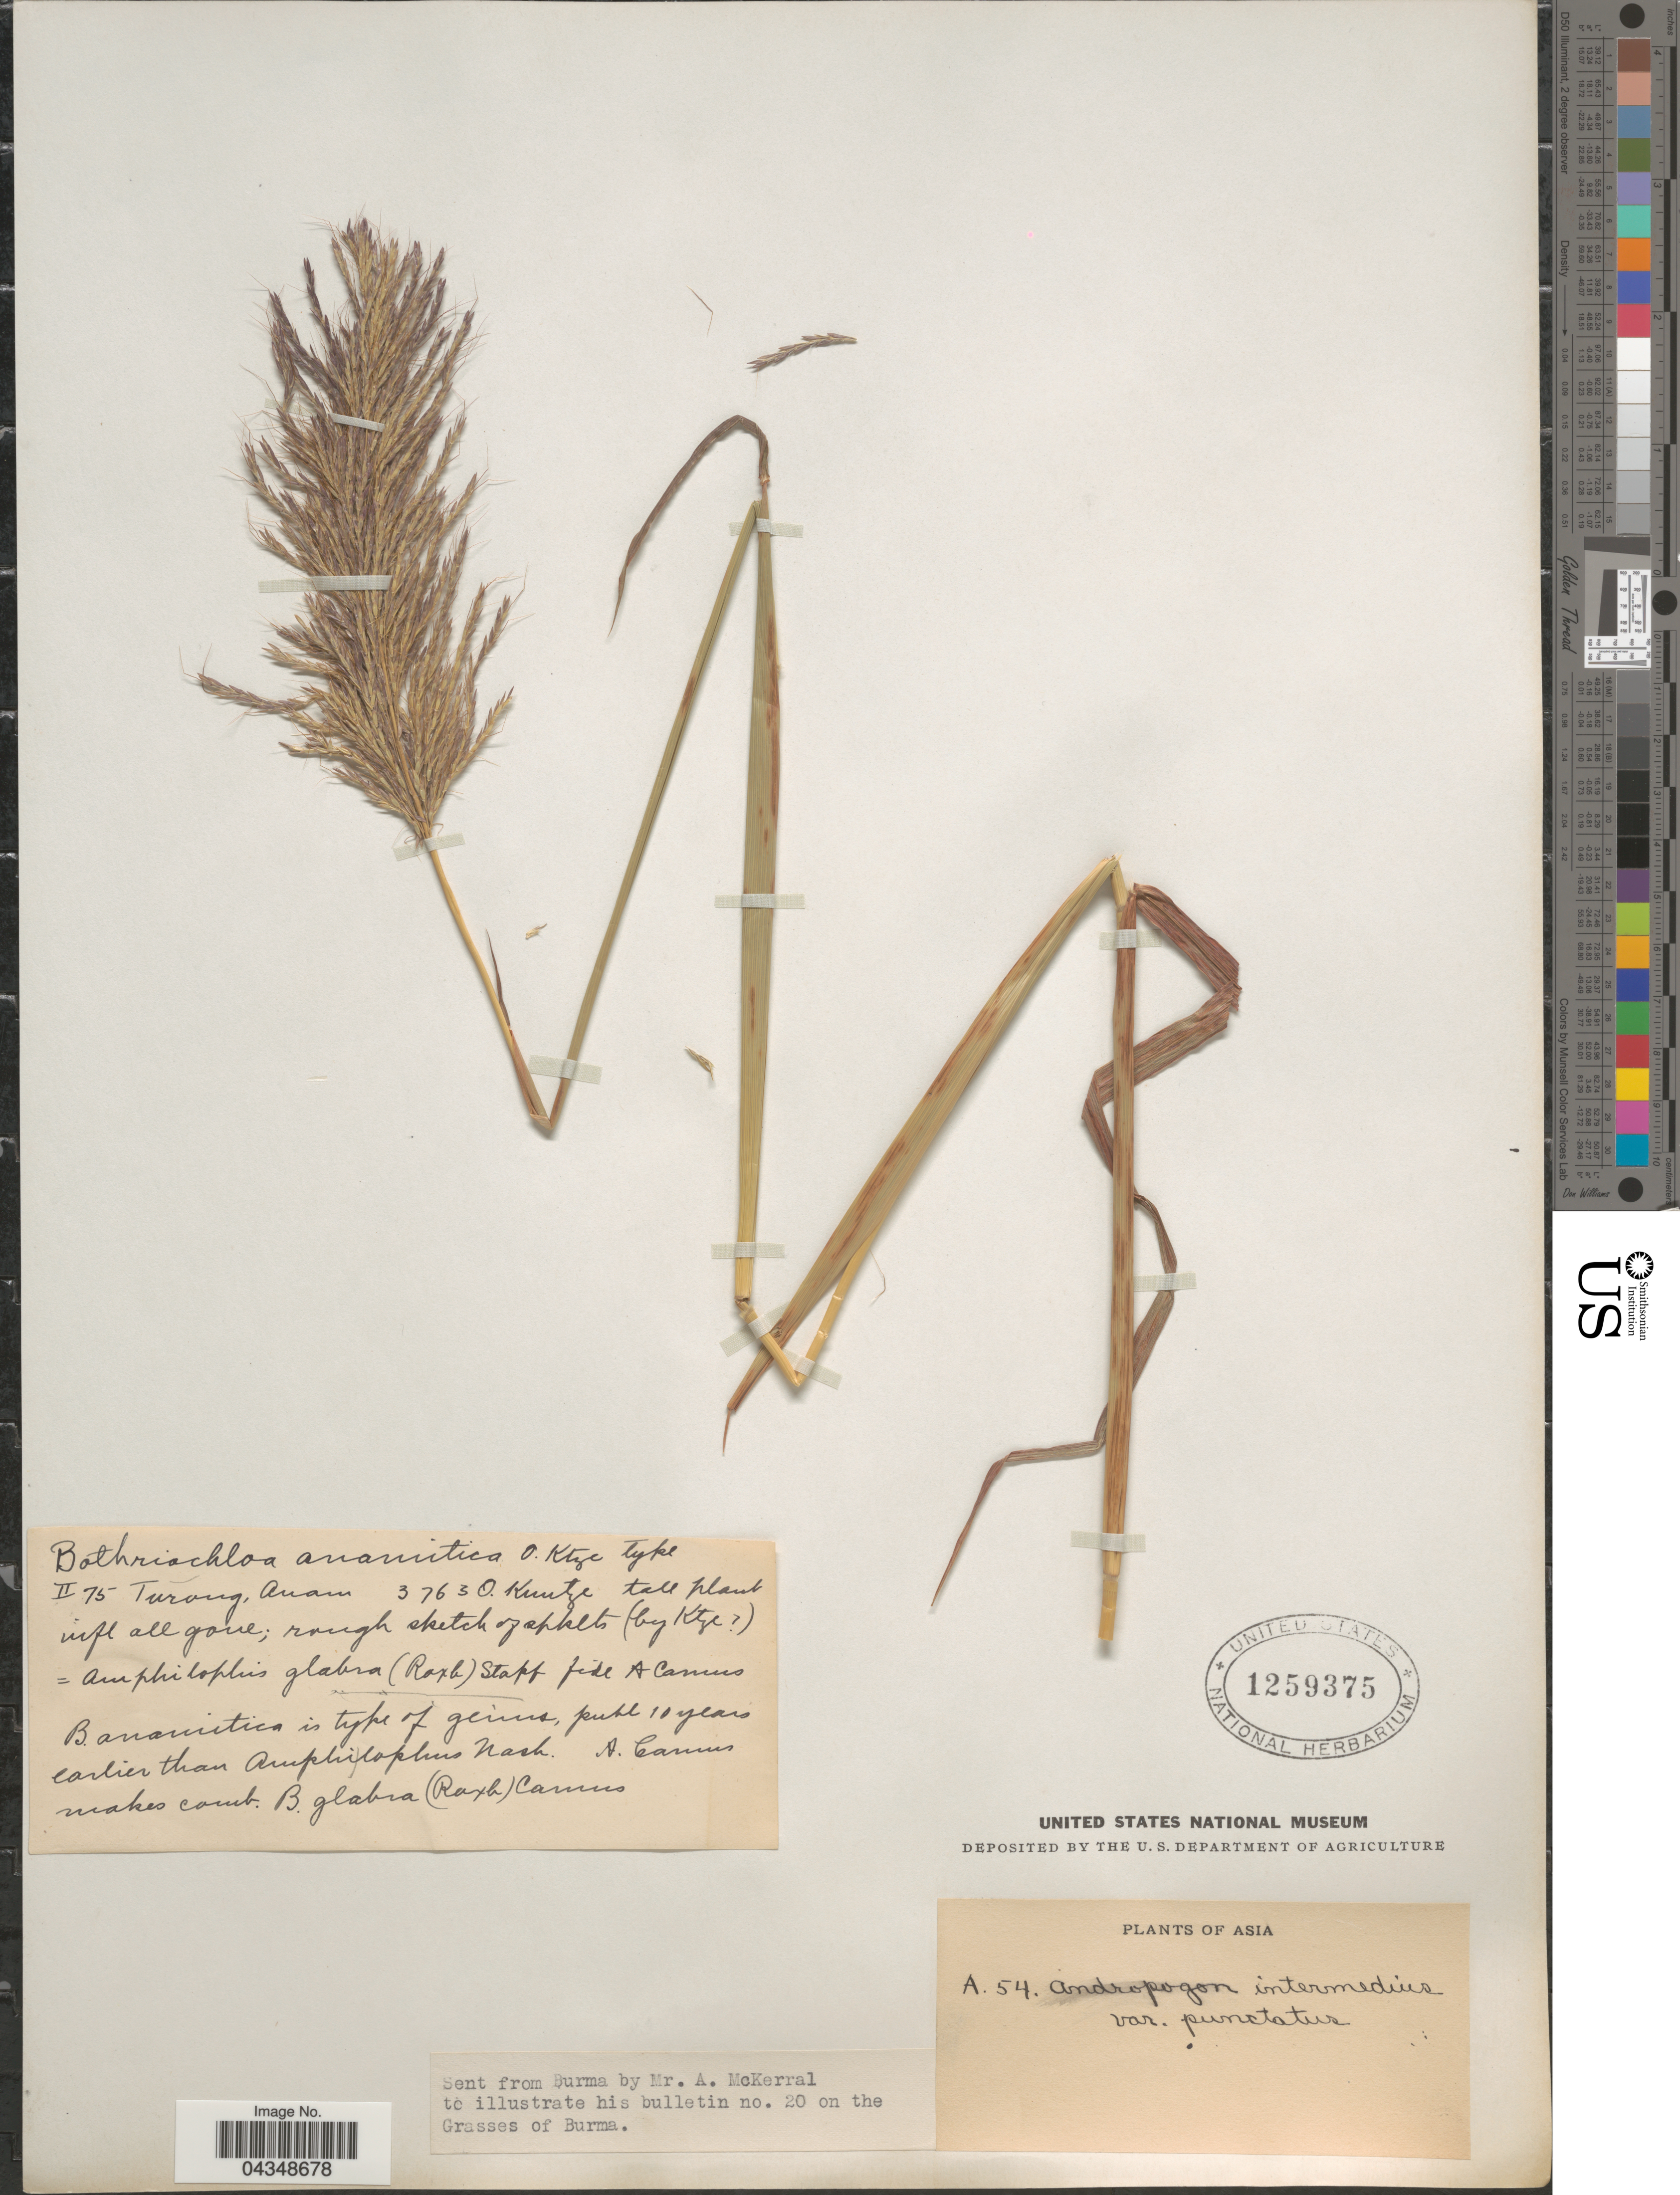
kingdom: Plantae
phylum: Tracheophyta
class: Liliopsida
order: Poales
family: Poaceae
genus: Bothriochloa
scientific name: Bothriochloa bladhii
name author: (Retz.) S.T. Blake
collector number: A54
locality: Asia.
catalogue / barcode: US 1259375